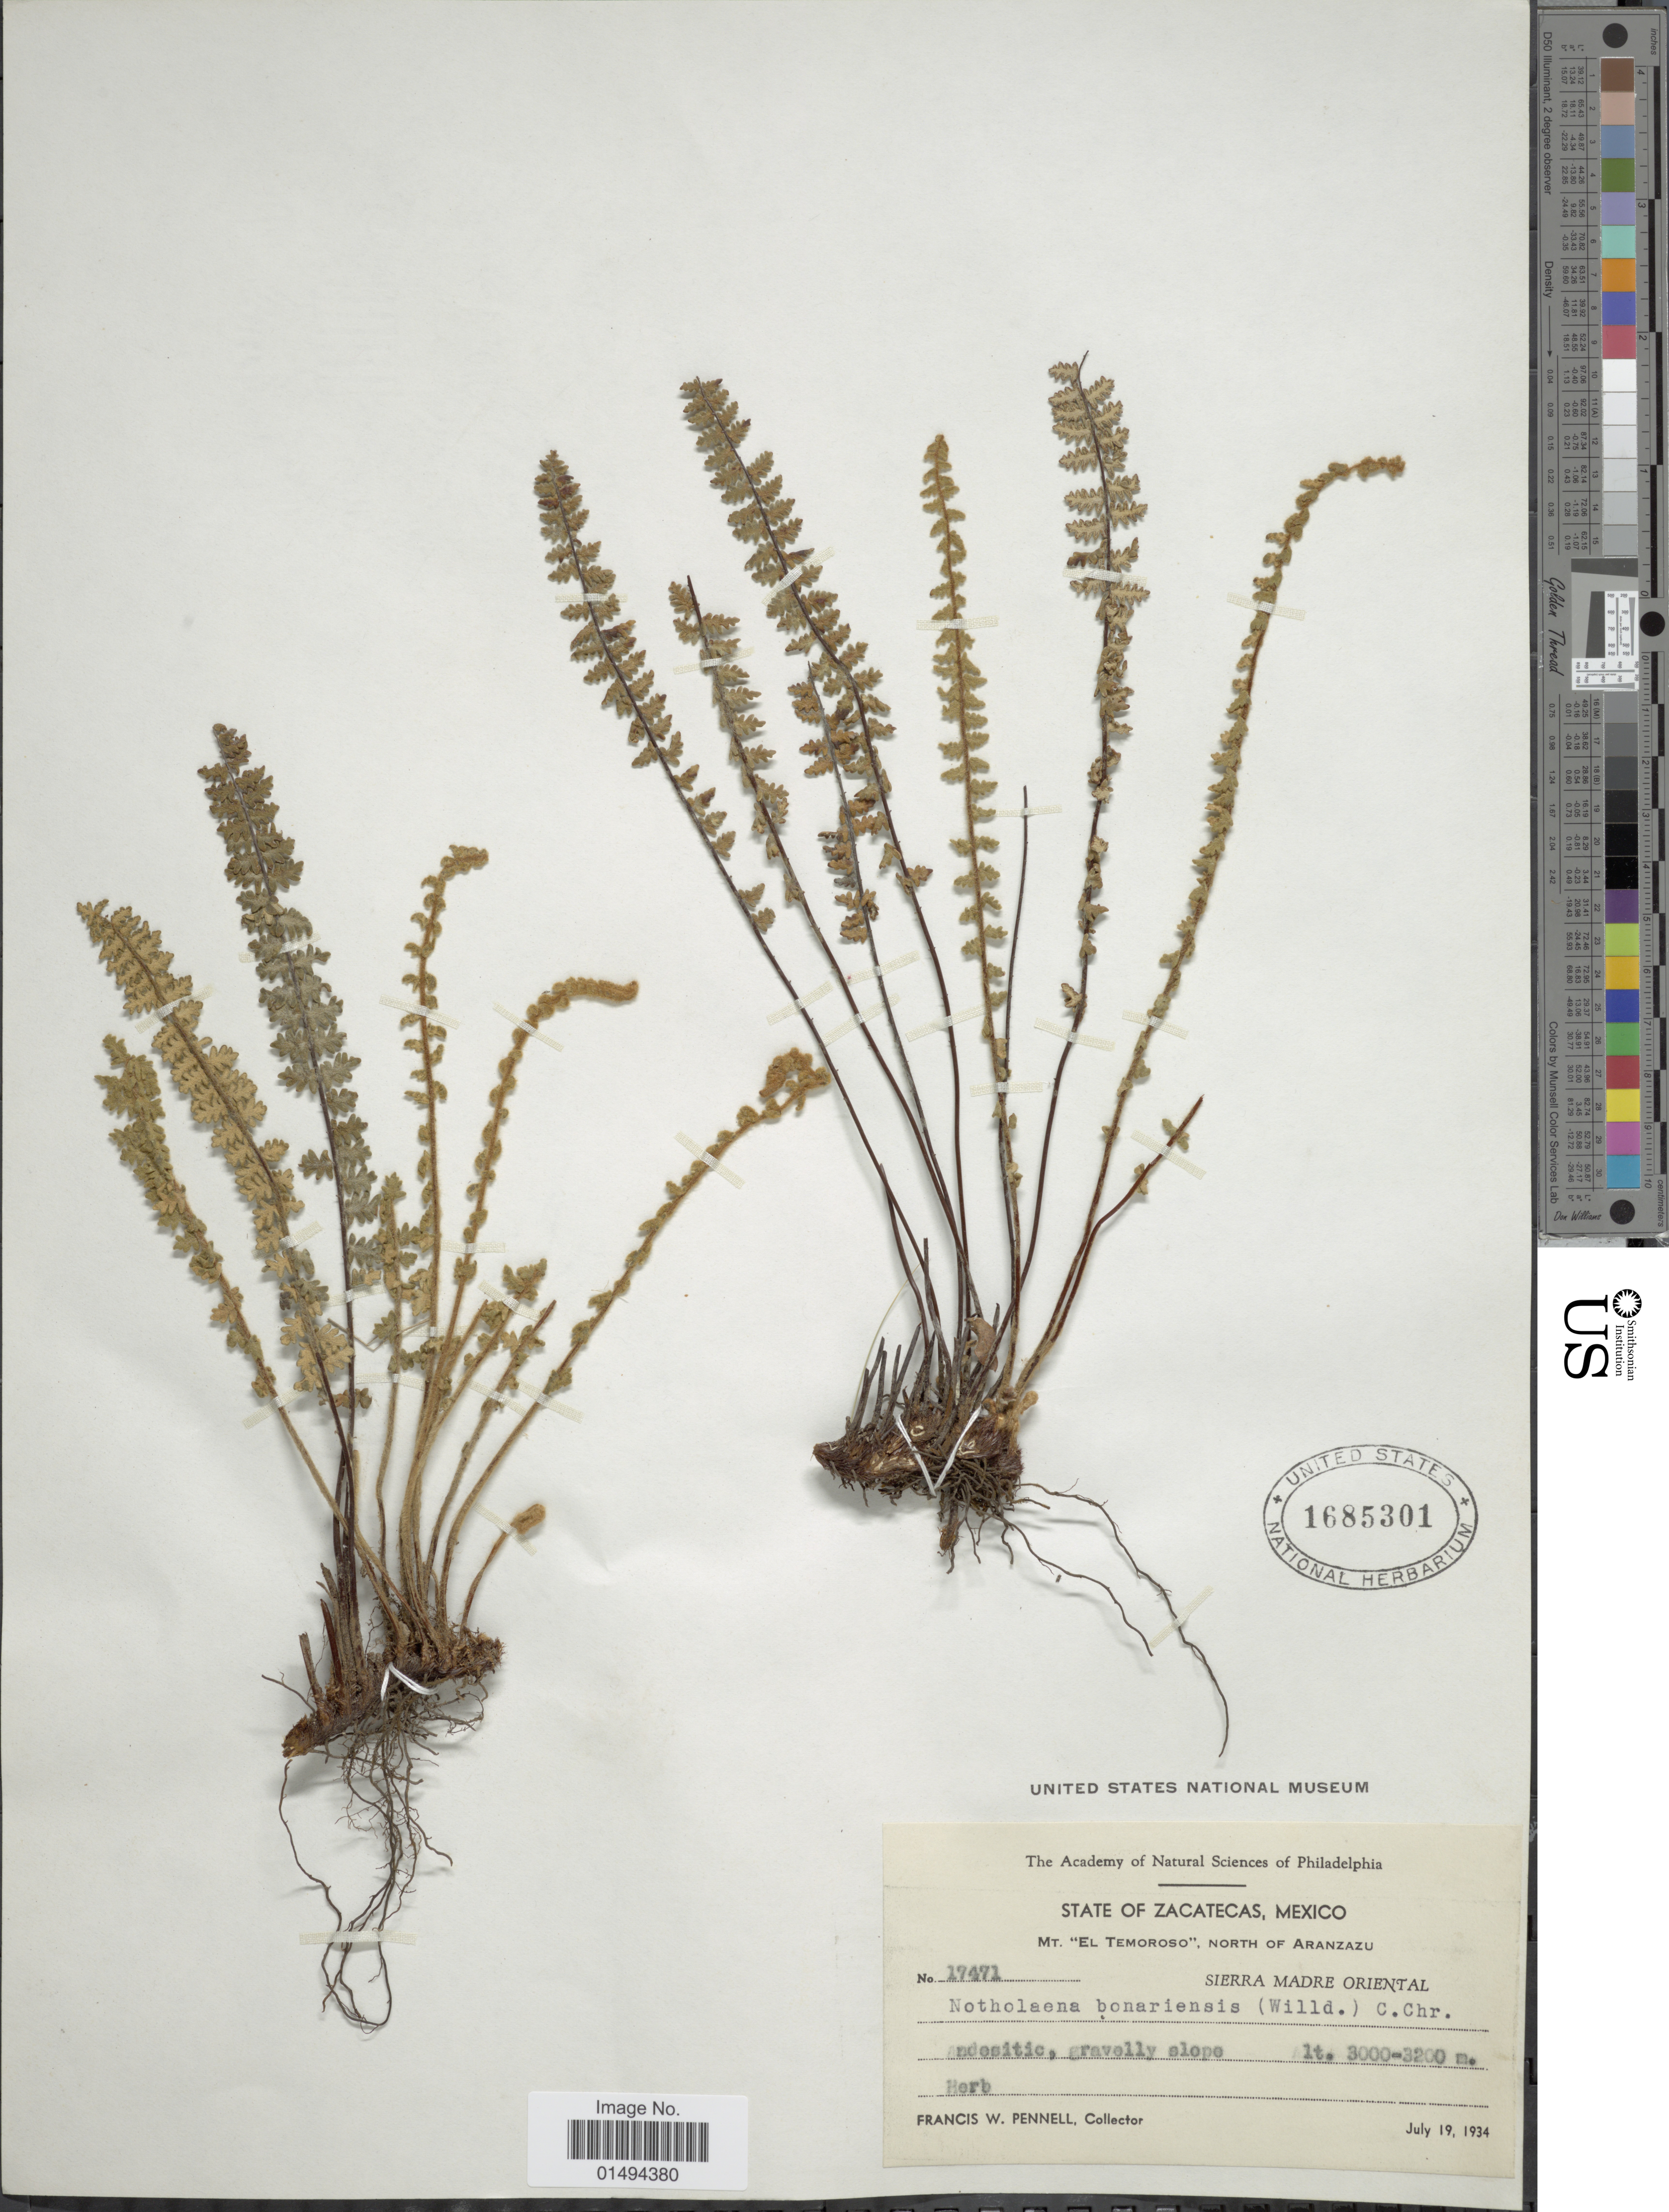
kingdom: Plantae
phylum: Tracheophyta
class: Polypodiopsida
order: Polypodiales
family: Pteridaceae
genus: Myriopteris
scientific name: Myriopteris aurea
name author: (Poir.) Grusz & Windham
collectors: F. W. Pennell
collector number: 17471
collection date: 1934-07-19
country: Mexico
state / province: Zacatecas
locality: Mt. " El Temoroso " North of Arazazu, Sierra Madre Oriental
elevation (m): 3000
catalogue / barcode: US 1685301